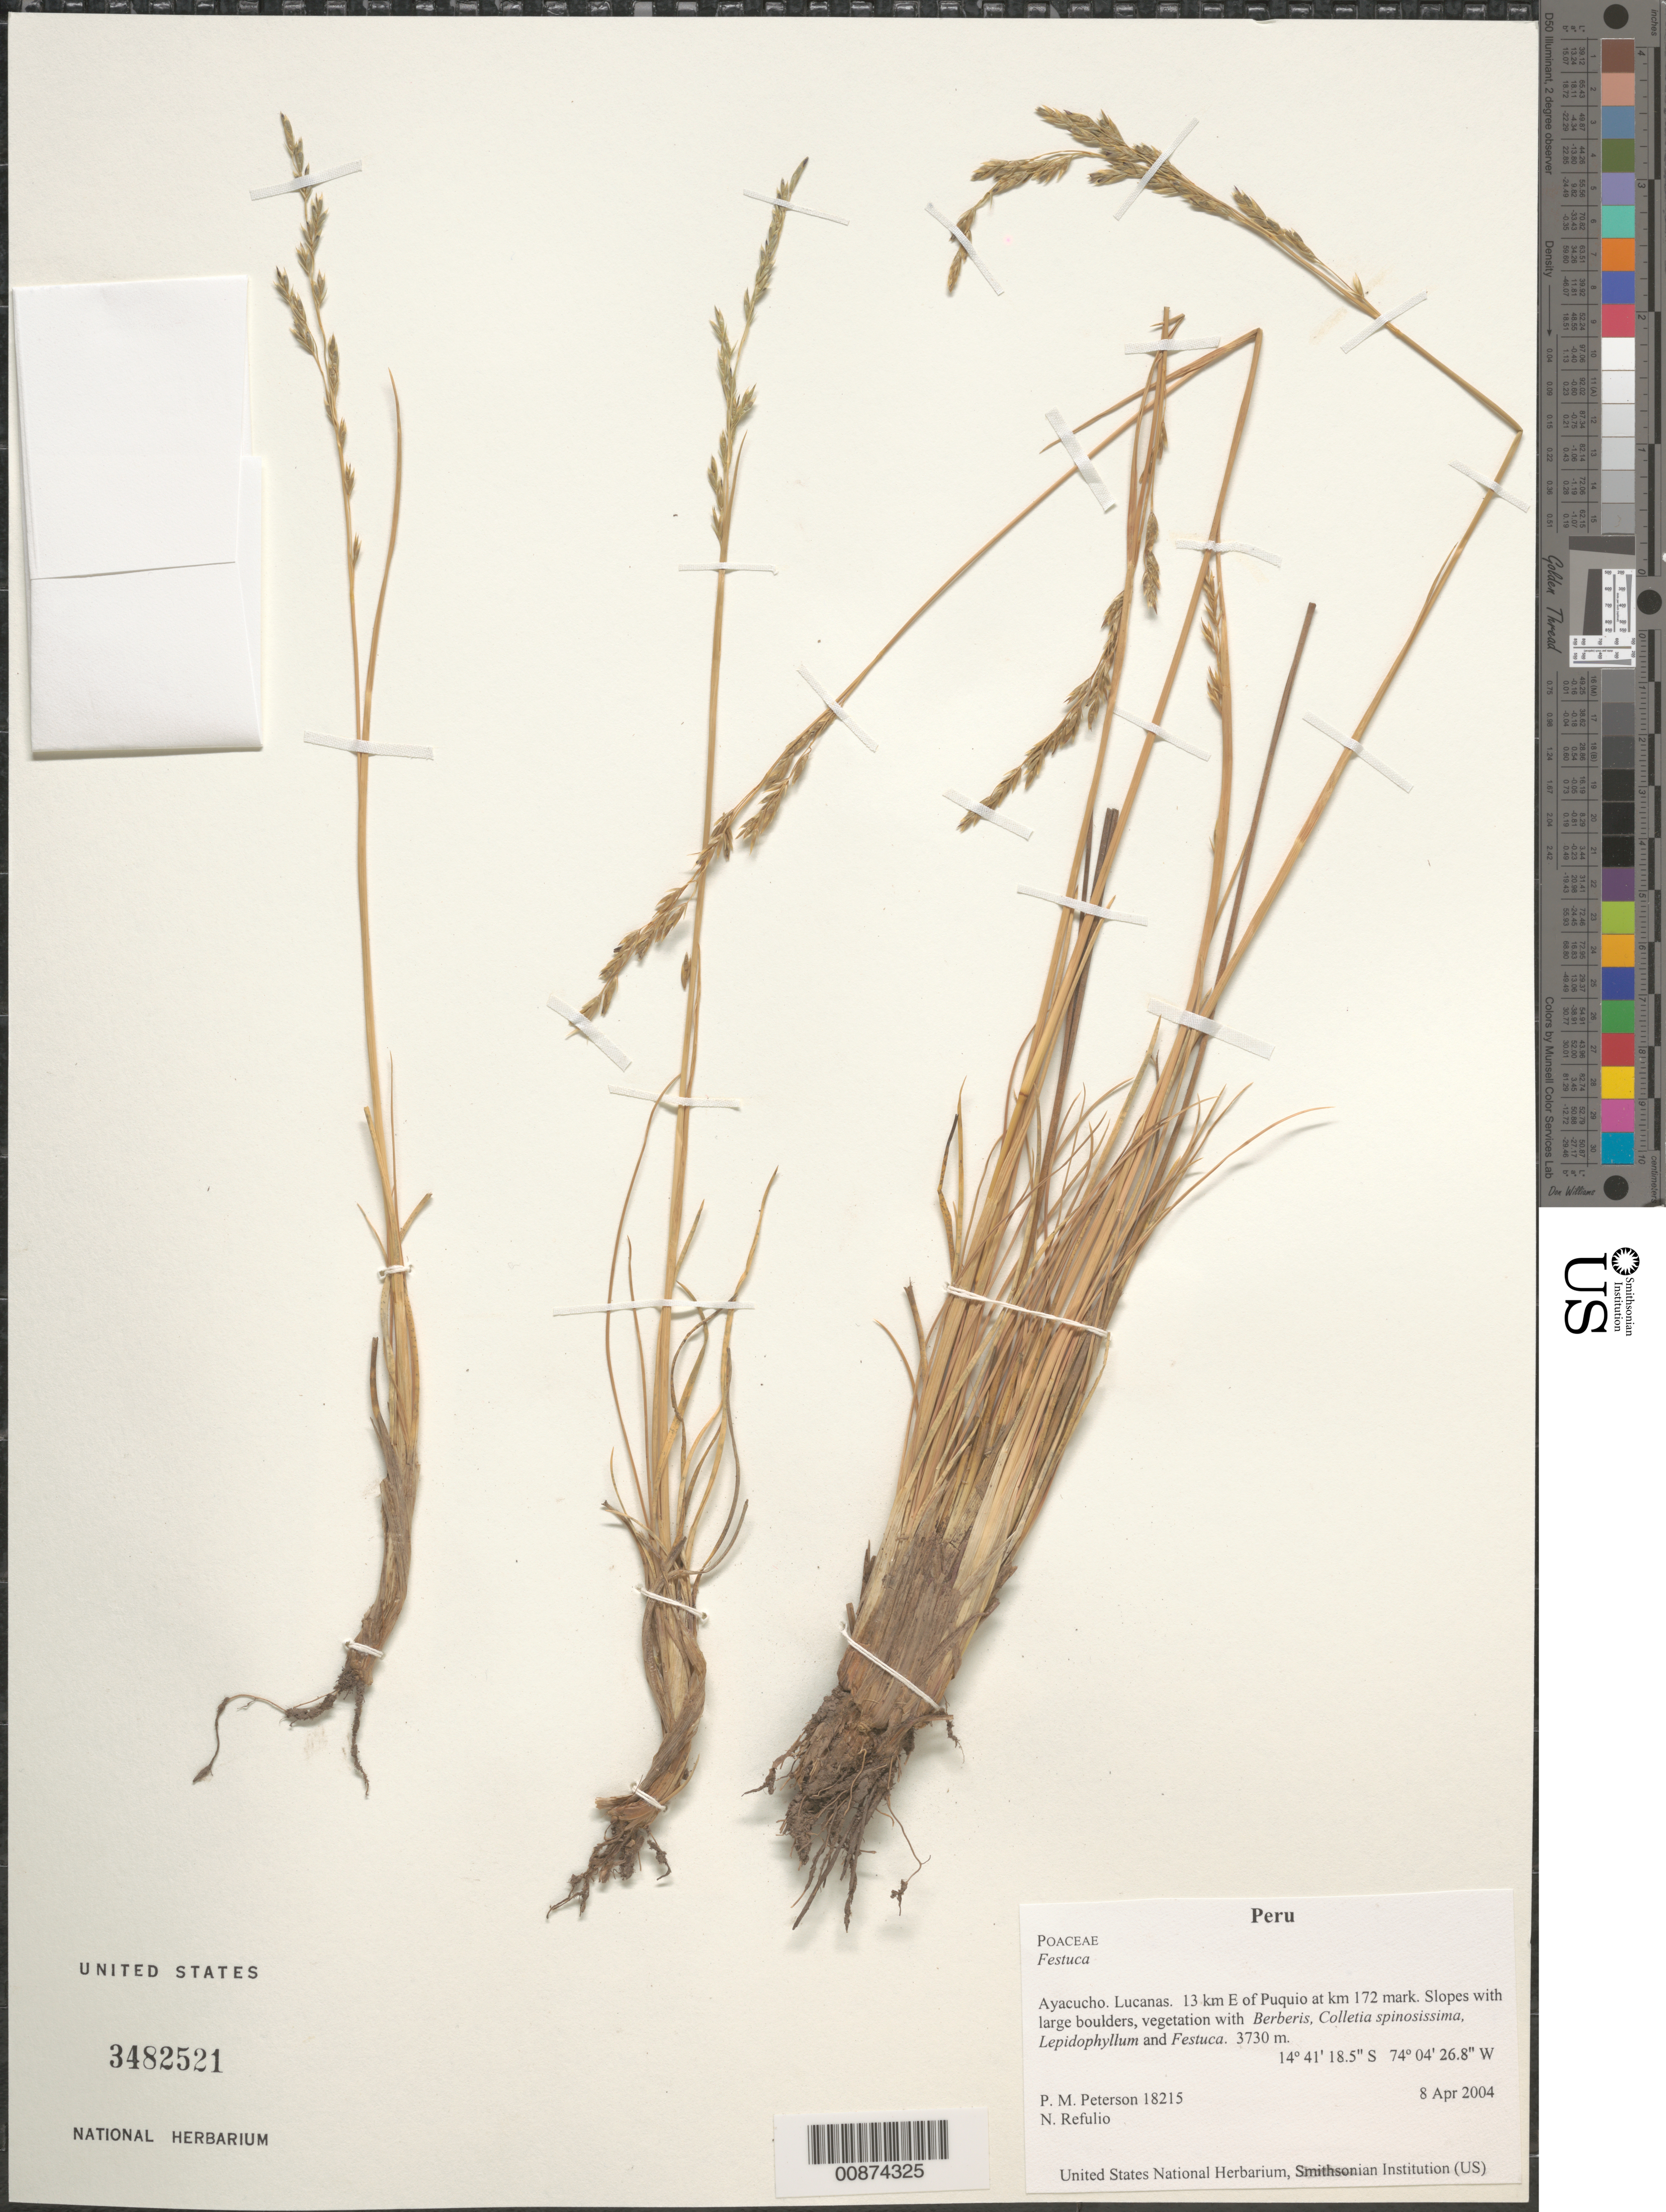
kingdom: Plantae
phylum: Tracheophyta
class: Liliopsida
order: Poales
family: Poaceae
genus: Festuca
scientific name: Festuca sp.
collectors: P. M. Peterson & N. Refulio-Rodríguez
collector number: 18215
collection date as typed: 08 Apr 2004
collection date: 2004-04-08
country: Peru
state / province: Ayacucho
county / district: Lucanas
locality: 13 km E of Puquio at km 172 mark. Slopes with large boulders, vegetation with Berberis, Colletia spinosissima, Lepidophyllum and Festuca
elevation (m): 3730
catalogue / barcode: US 3482521